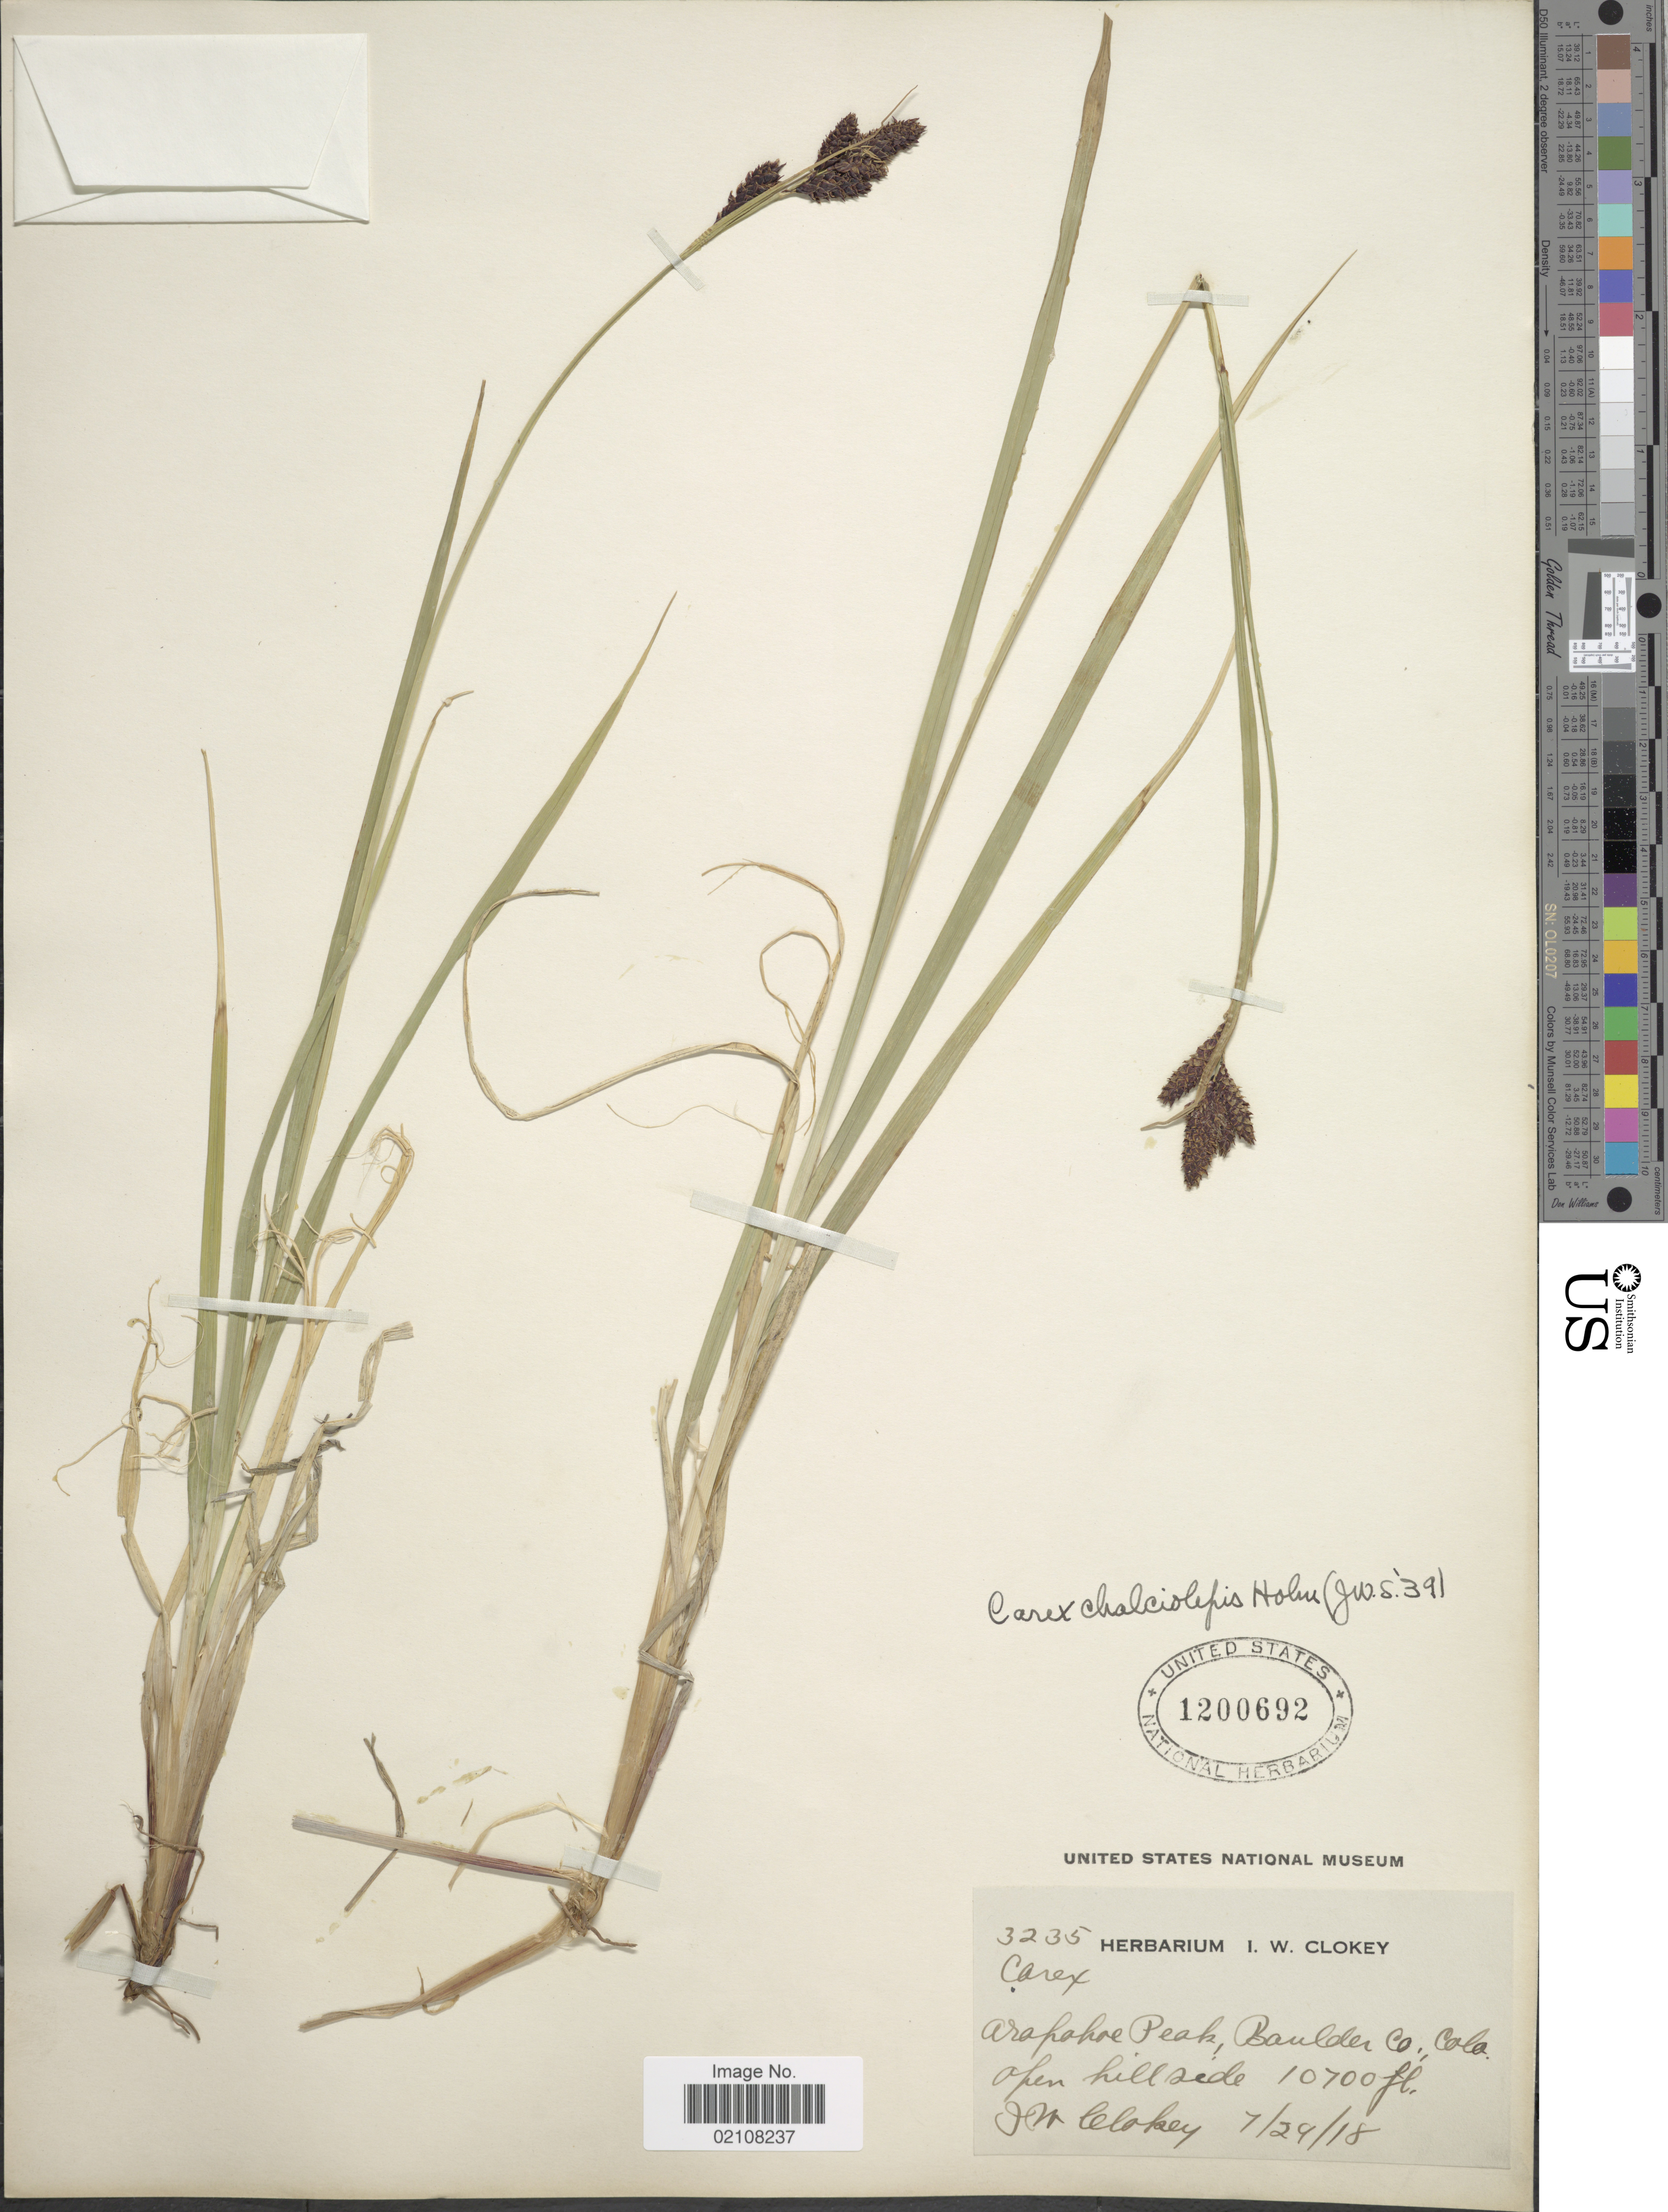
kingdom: Plantae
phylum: Tracheophyta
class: Liliopsida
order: Poales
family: Cyperaceae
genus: Carex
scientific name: Carex chalciolepis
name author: Holm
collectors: I. W. Clokey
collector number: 3235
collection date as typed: Transcribed d/m/y: 29/7/18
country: United States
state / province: Colorado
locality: Arapahoe Peak, Boulder Co., Colo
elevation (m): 3261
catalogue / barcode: US 1200692